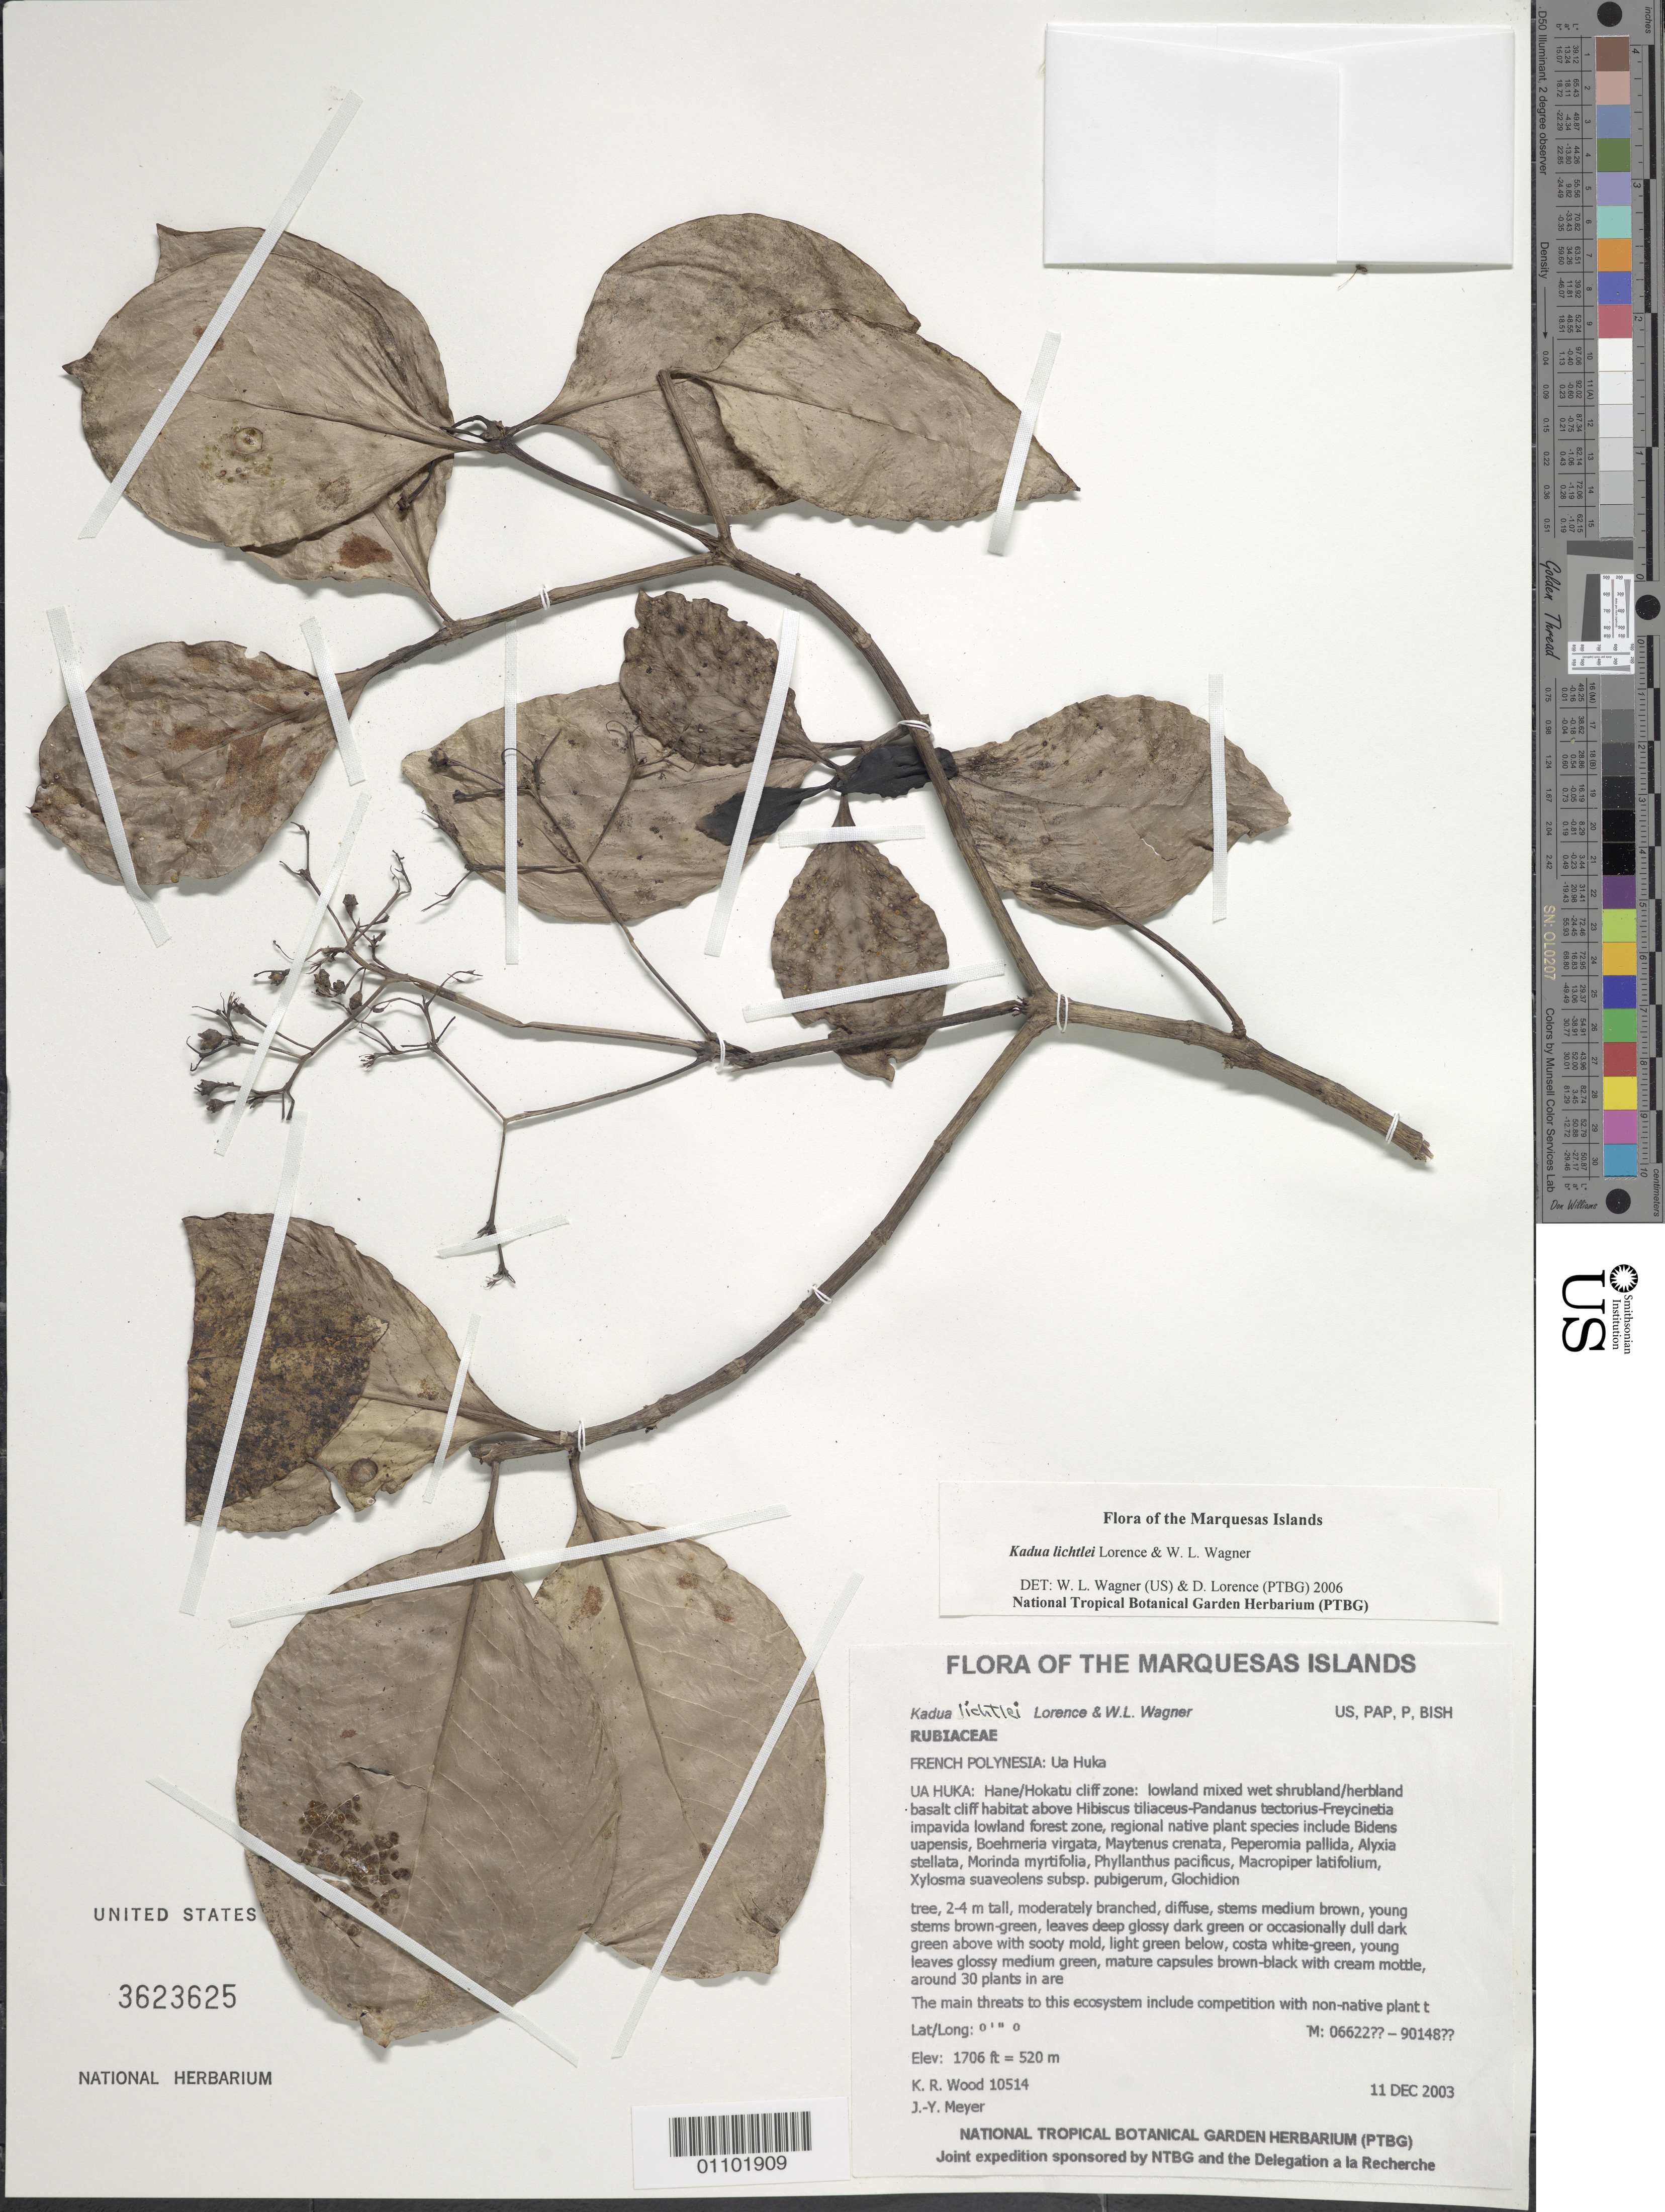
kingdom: Plantae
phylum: Tracheophyta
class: Magnoliopsida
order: Gentianales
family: Rubiaceae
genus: Kadua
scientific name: Kadua lichtlei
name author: Lorence & W.L. Wagner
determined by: Wagner, W. L.; Lorence, David H.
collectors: K. R. Wood & J.-Y. Meyer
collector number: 10514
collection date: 2003-12-11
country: French Polynesia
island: Ua Huka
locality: Hane/Hokatu cliff zone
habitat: Lowland mixed wet shrubland/herbland basalt cliff habitat above Hibiscus tiliaceus - Pandanus tectorius - Freycinetia impavida lowland forest zone. Cliff zone, E aspect, steep slope, scattered, mesic to wet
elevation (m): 520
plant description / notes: Competition with non-native plant taxa such as Psidium guajava, Ageratum conyzoides, Zingiber zerumbet, Paspalum conjugatum, Coffea arabica, Oplismenus compositus, and Kyllinga brevifolia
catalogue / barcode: US 3623625